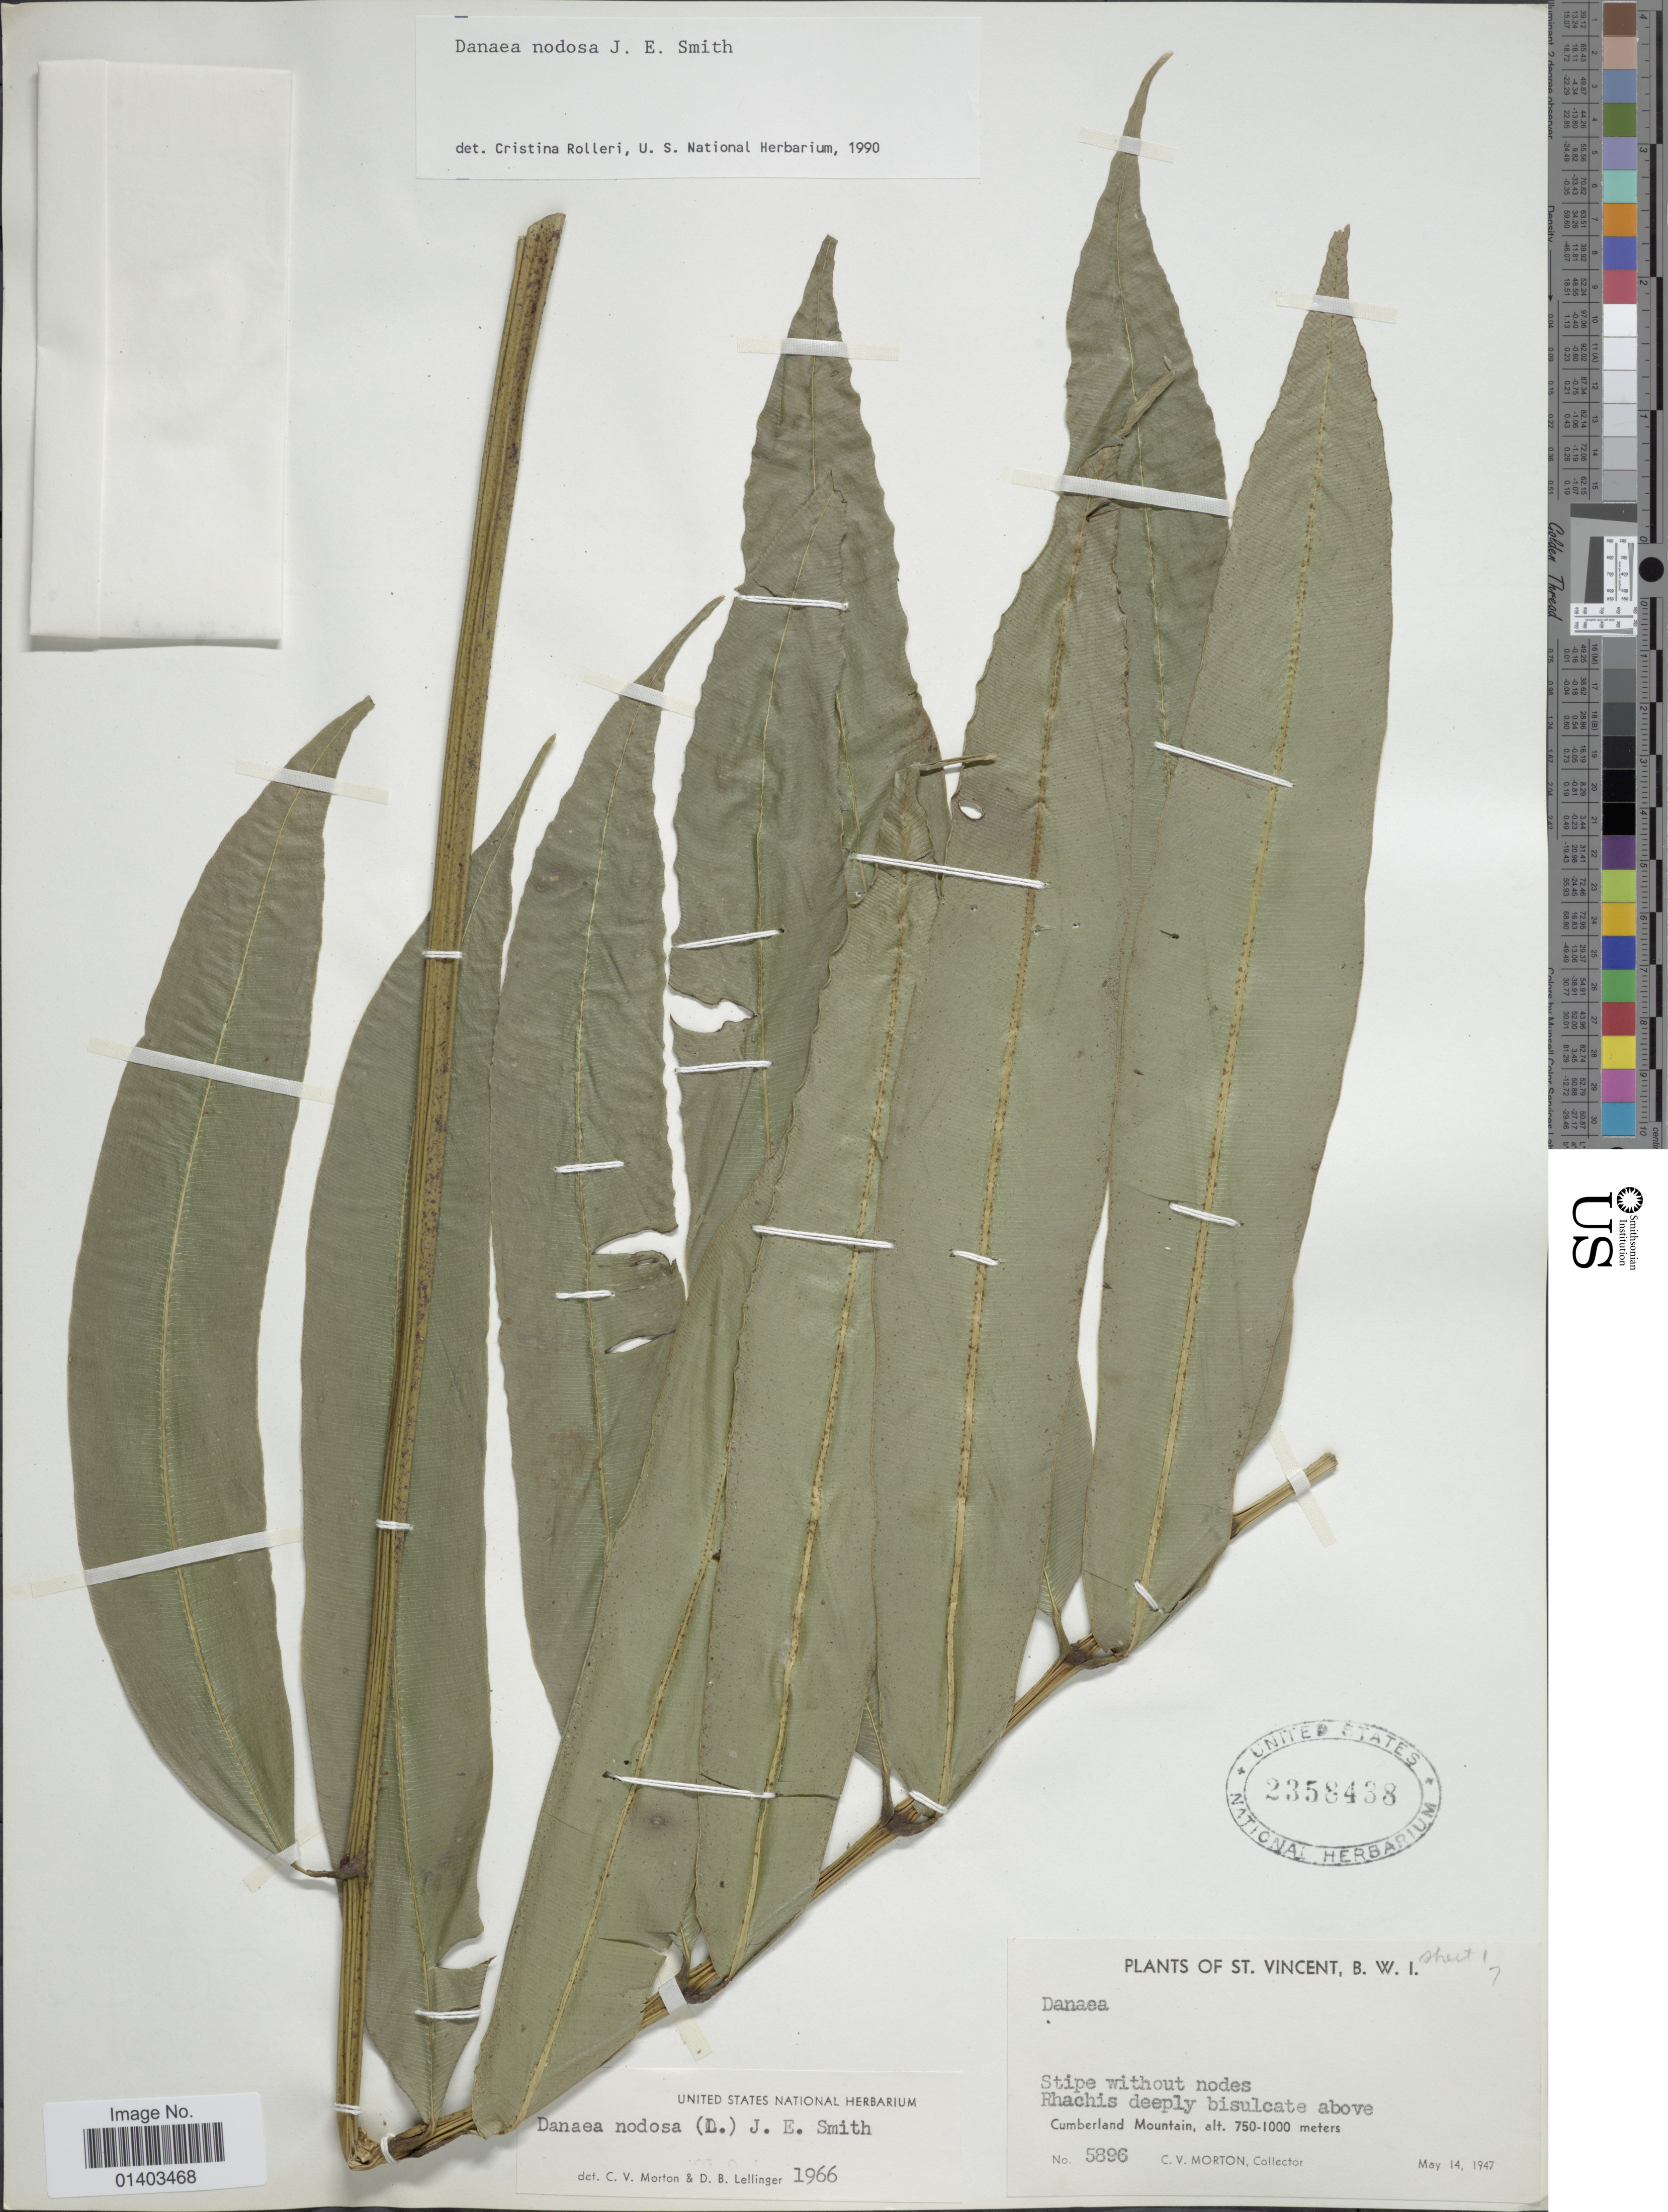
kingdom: Plantae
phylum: Tracheophyta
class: Polypodiopsida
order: Marattiales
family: Marattiaceae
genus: Danaea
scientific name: Danaea nodosa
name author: (L.) Sm.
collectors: C. V. Morton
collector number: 5896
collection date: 1947-05-14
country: St. Vincent - Grenadines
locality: St Vincent, B,.W.I. Cumberland Mountain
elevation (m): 750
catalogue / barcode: US 2358438